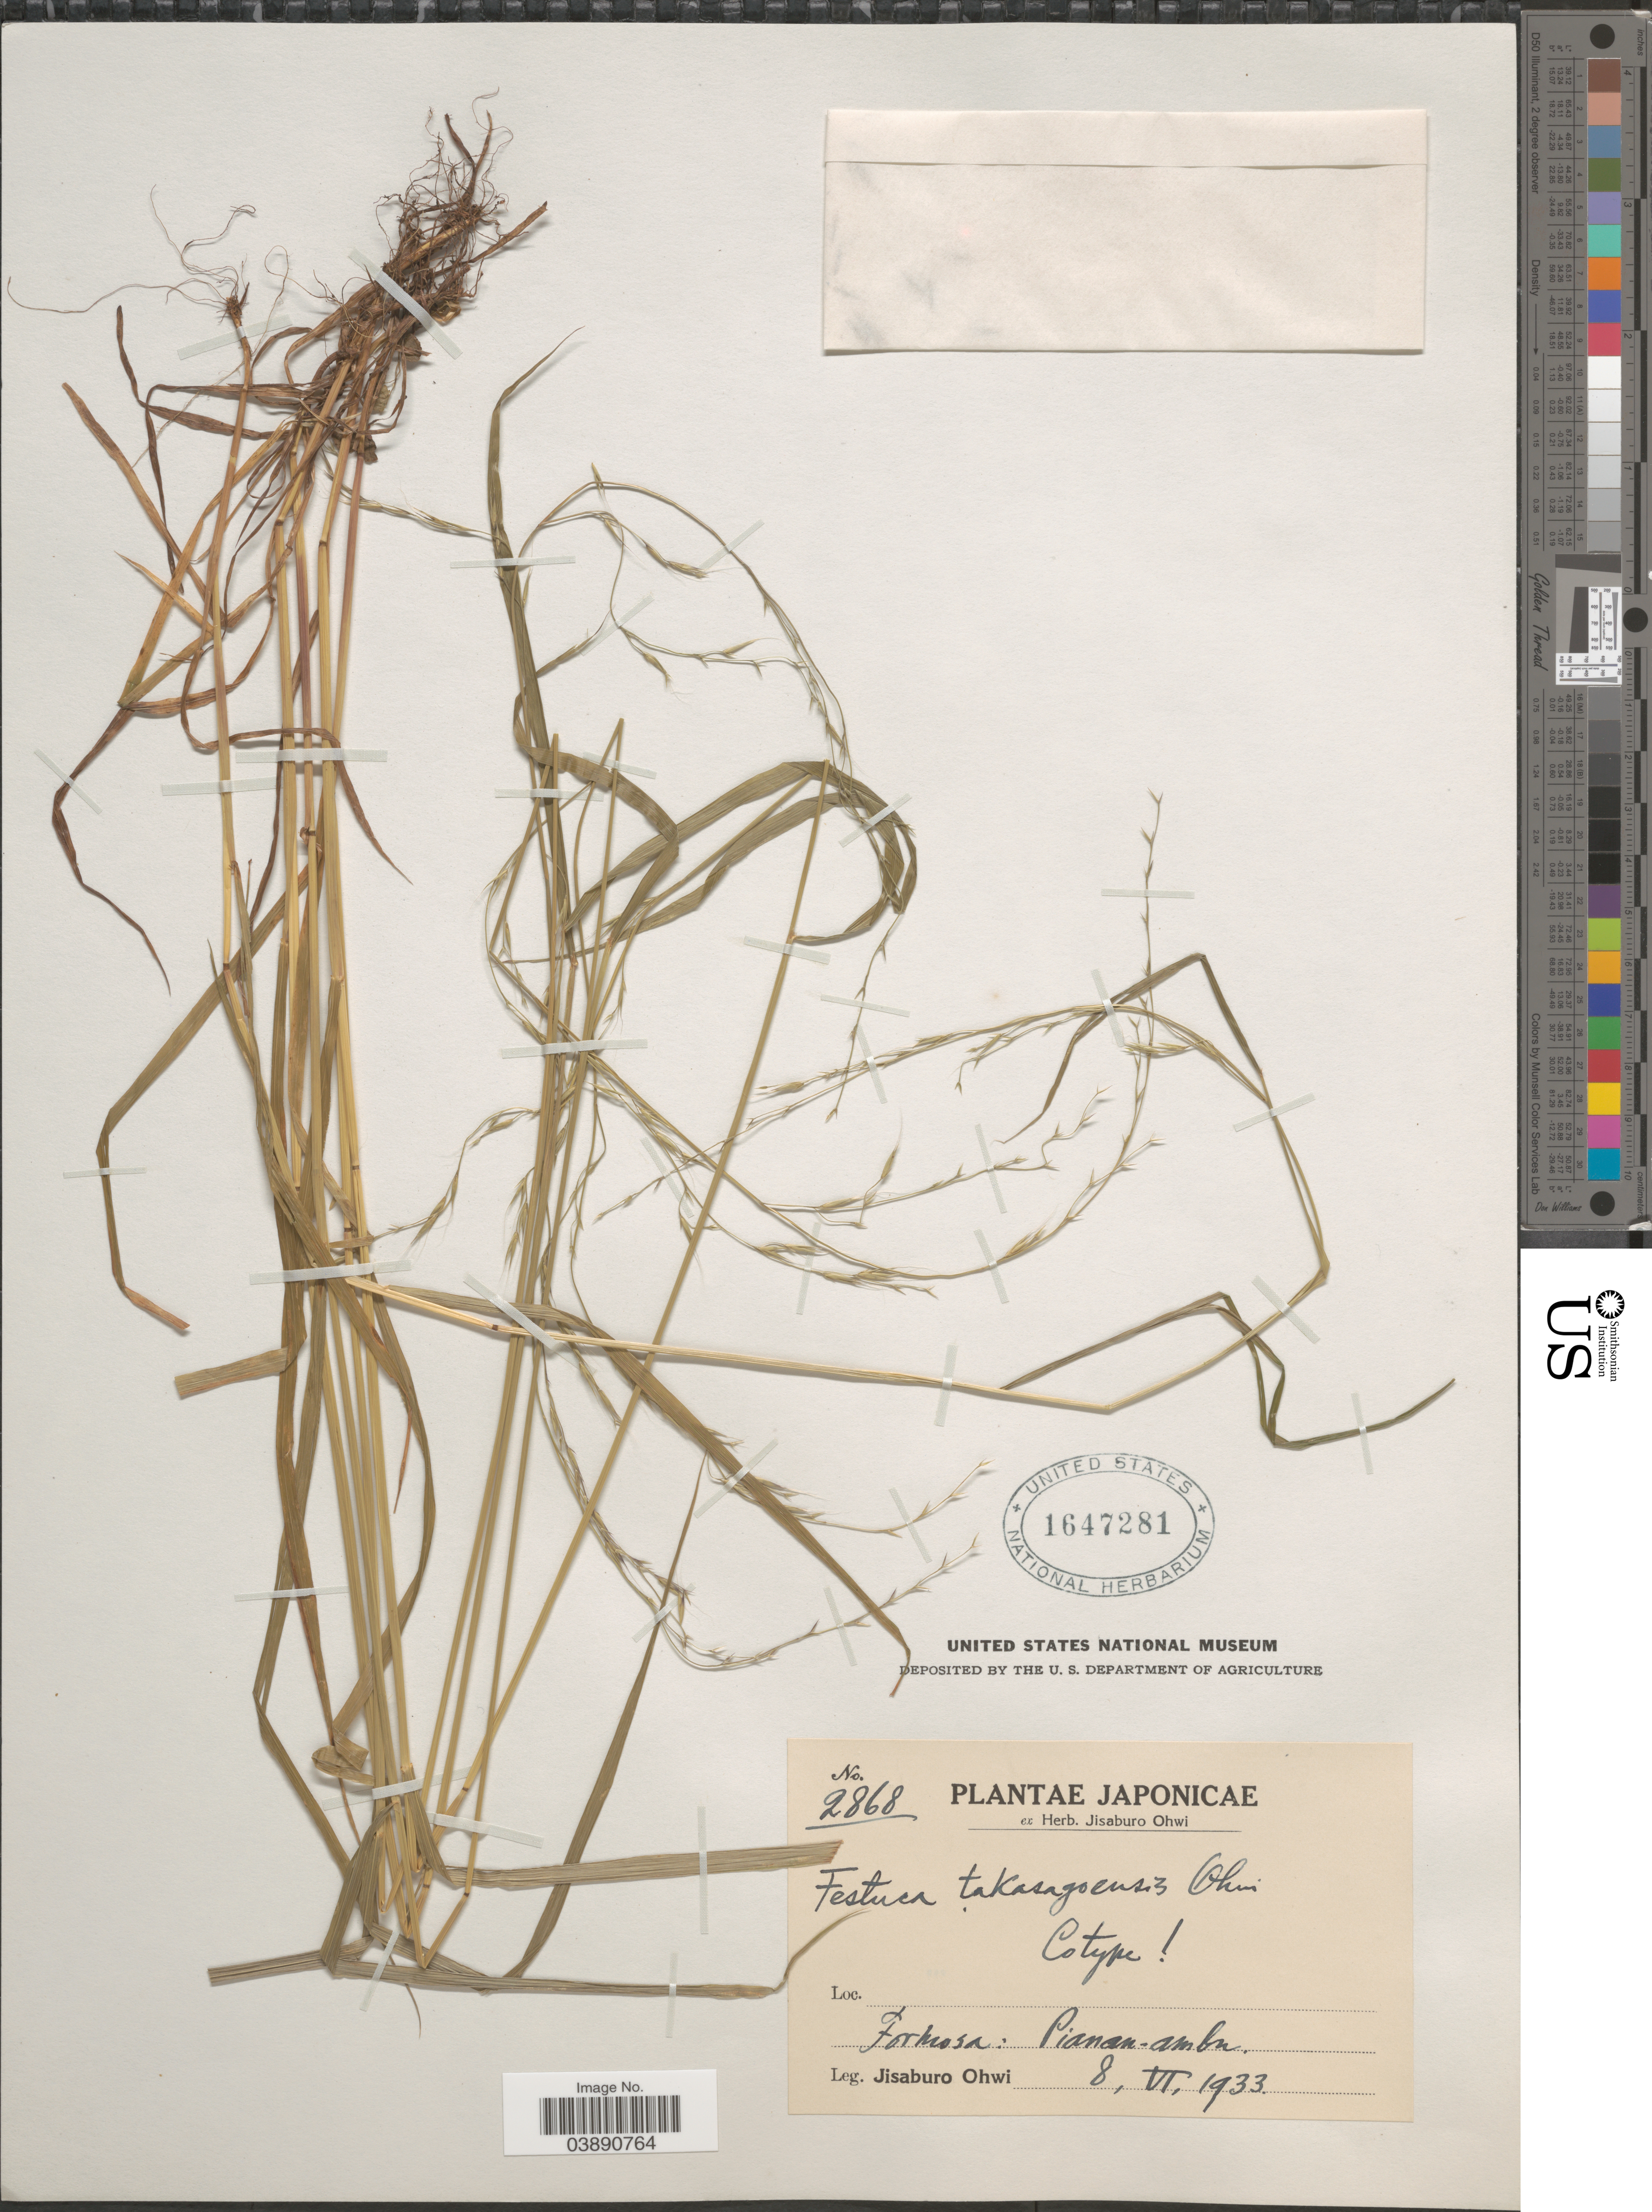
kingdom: Plantae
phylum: Tracheophyta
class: Liliopsida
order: Poales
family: Poaceae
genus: Festuca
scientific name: Festuca leptopogon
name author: Stapf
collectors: J. Ohwi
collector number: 2868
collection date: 1933-06-08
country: Taiwan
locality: Japonicae. Formosa: Pianan-ambu.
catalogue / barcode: US 1647281